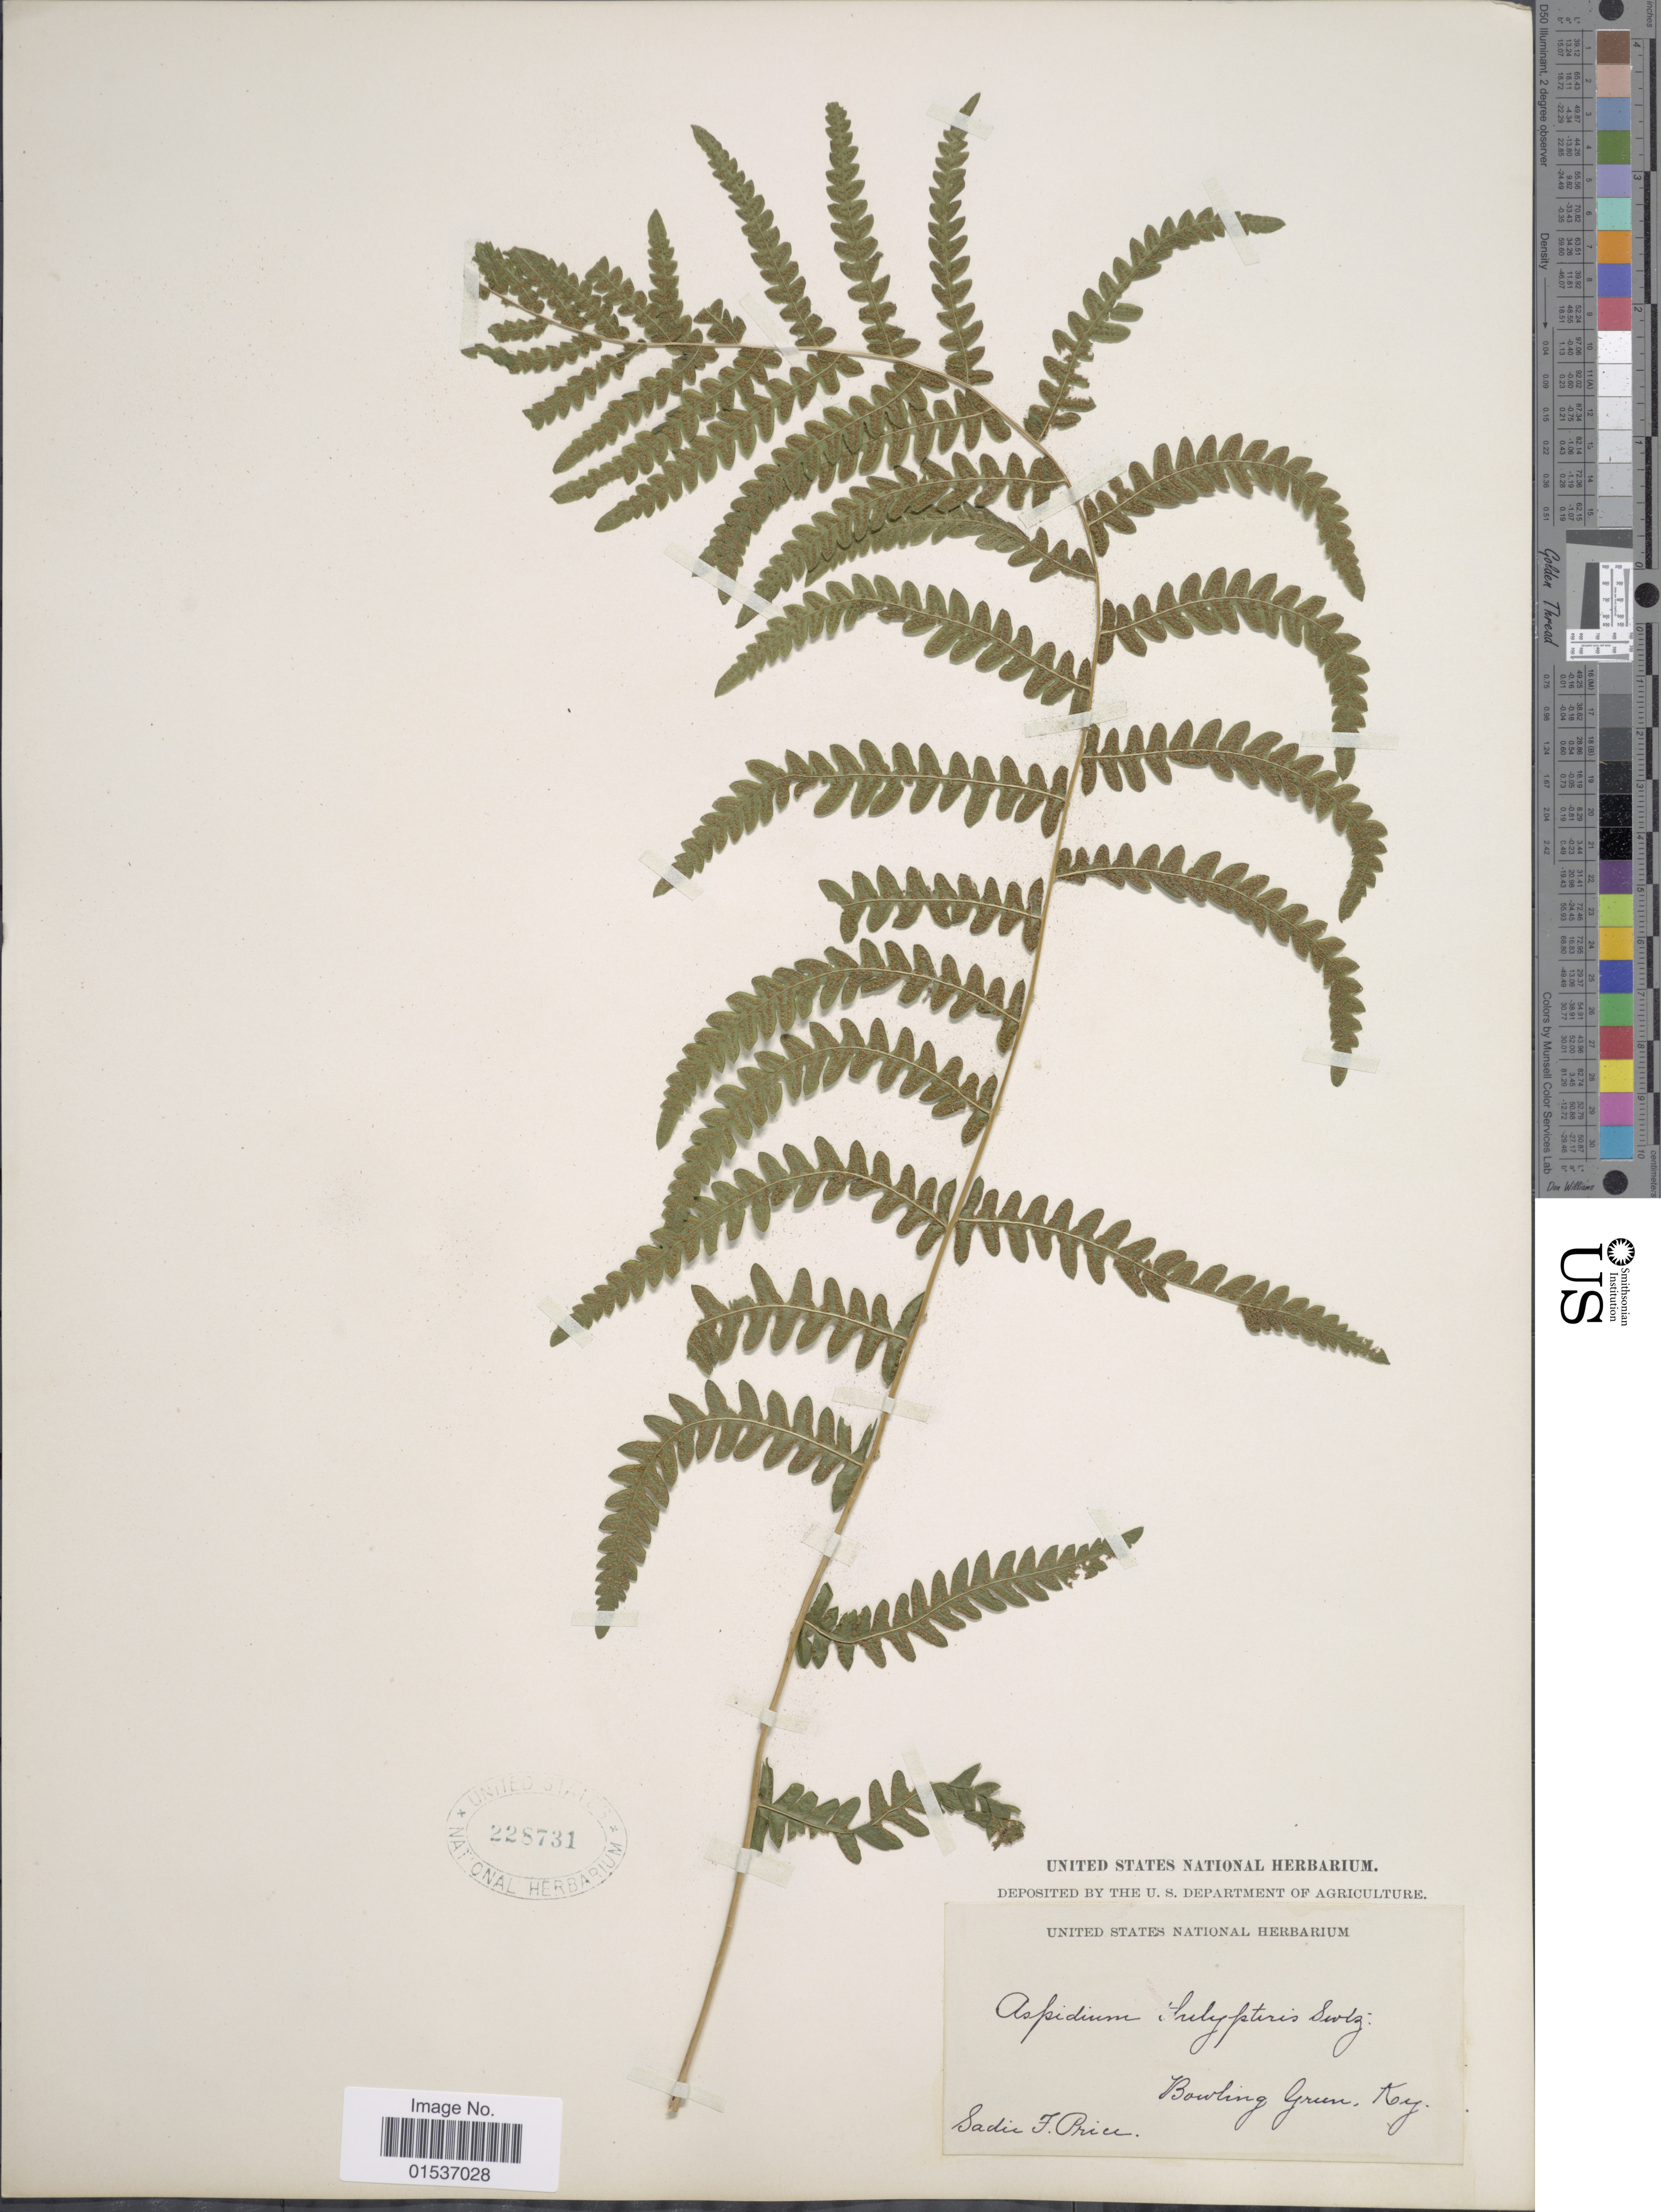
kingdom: Plantae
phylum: Tracheophyta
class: Polypodiopsida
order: Polypodiales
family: Thelypteridaceae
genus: Thelypteris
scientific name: Thelypteris palustris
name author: (Salisb.) Schott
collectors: S. Price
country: United States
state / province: Kentucky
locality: Bowling Green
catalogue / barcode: US 228731